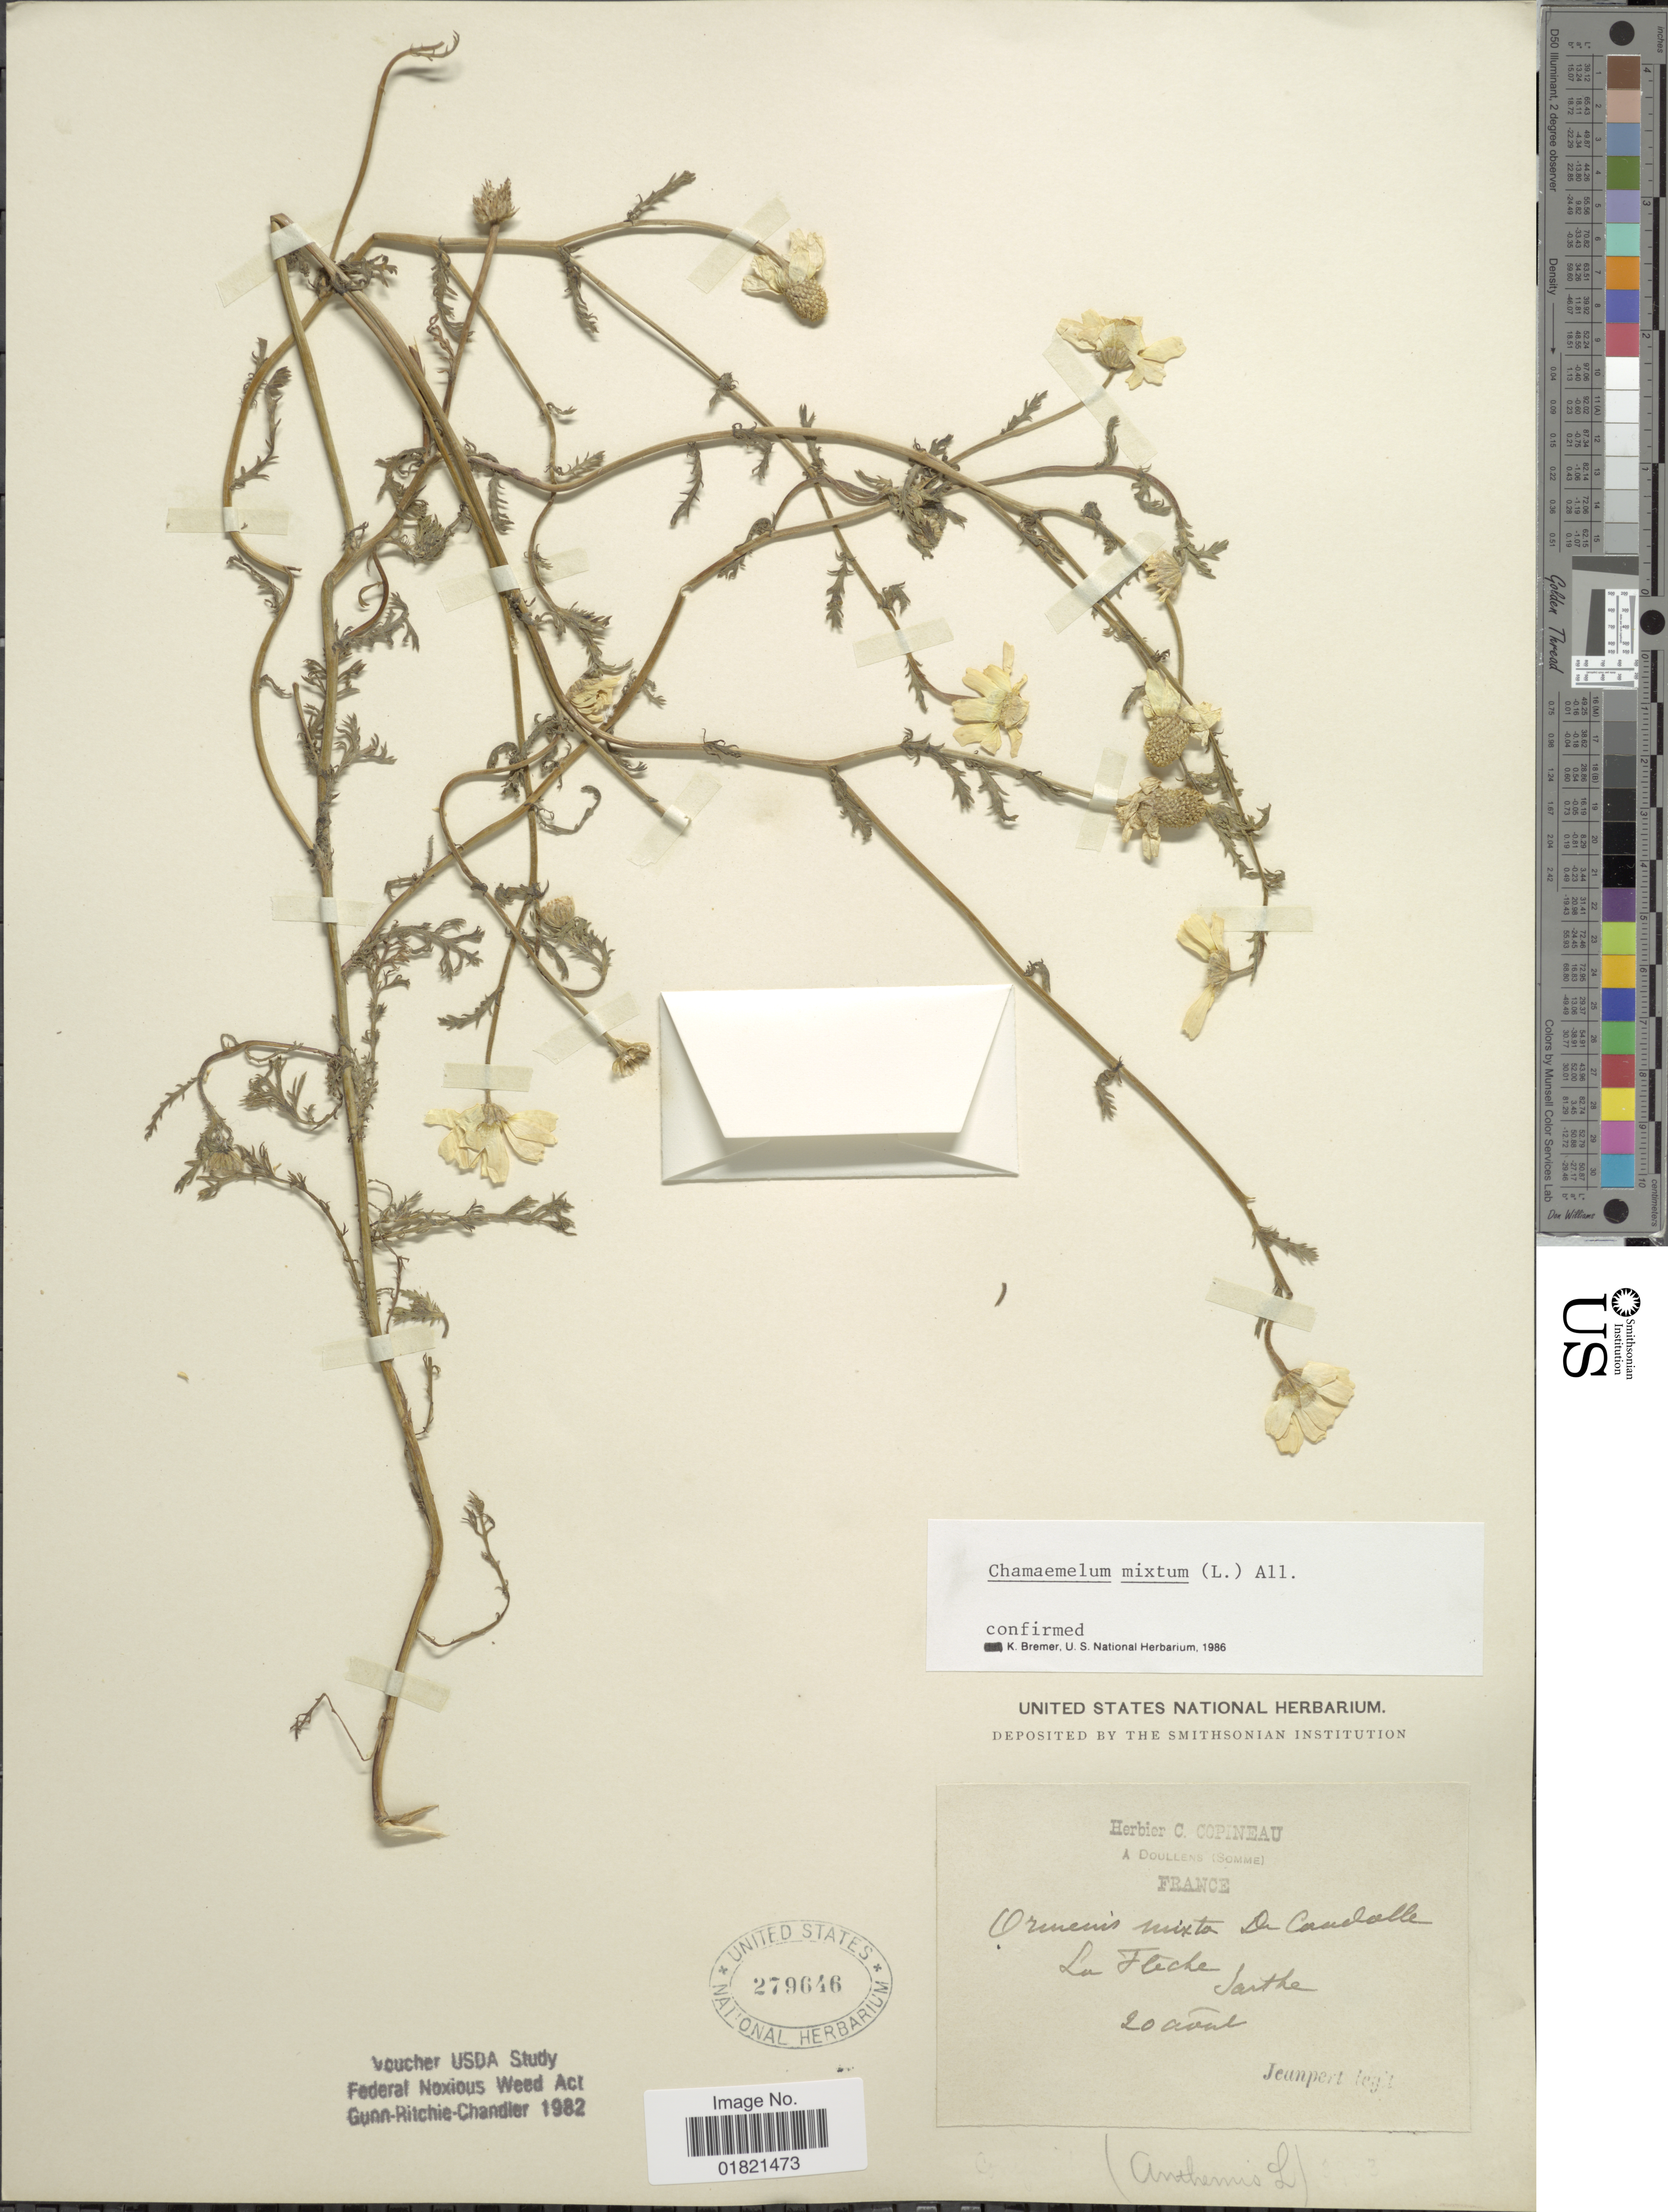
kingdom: Plantae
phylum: Tracheophyta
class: Magnoliopsida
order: Asterales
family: Asteraceae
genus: Chamaemelum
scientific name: Chamaemelum mixtum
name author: L.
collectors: Jeanpert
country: France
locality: La Fleche, Sarthe [interpreted]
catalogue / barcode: US 279646